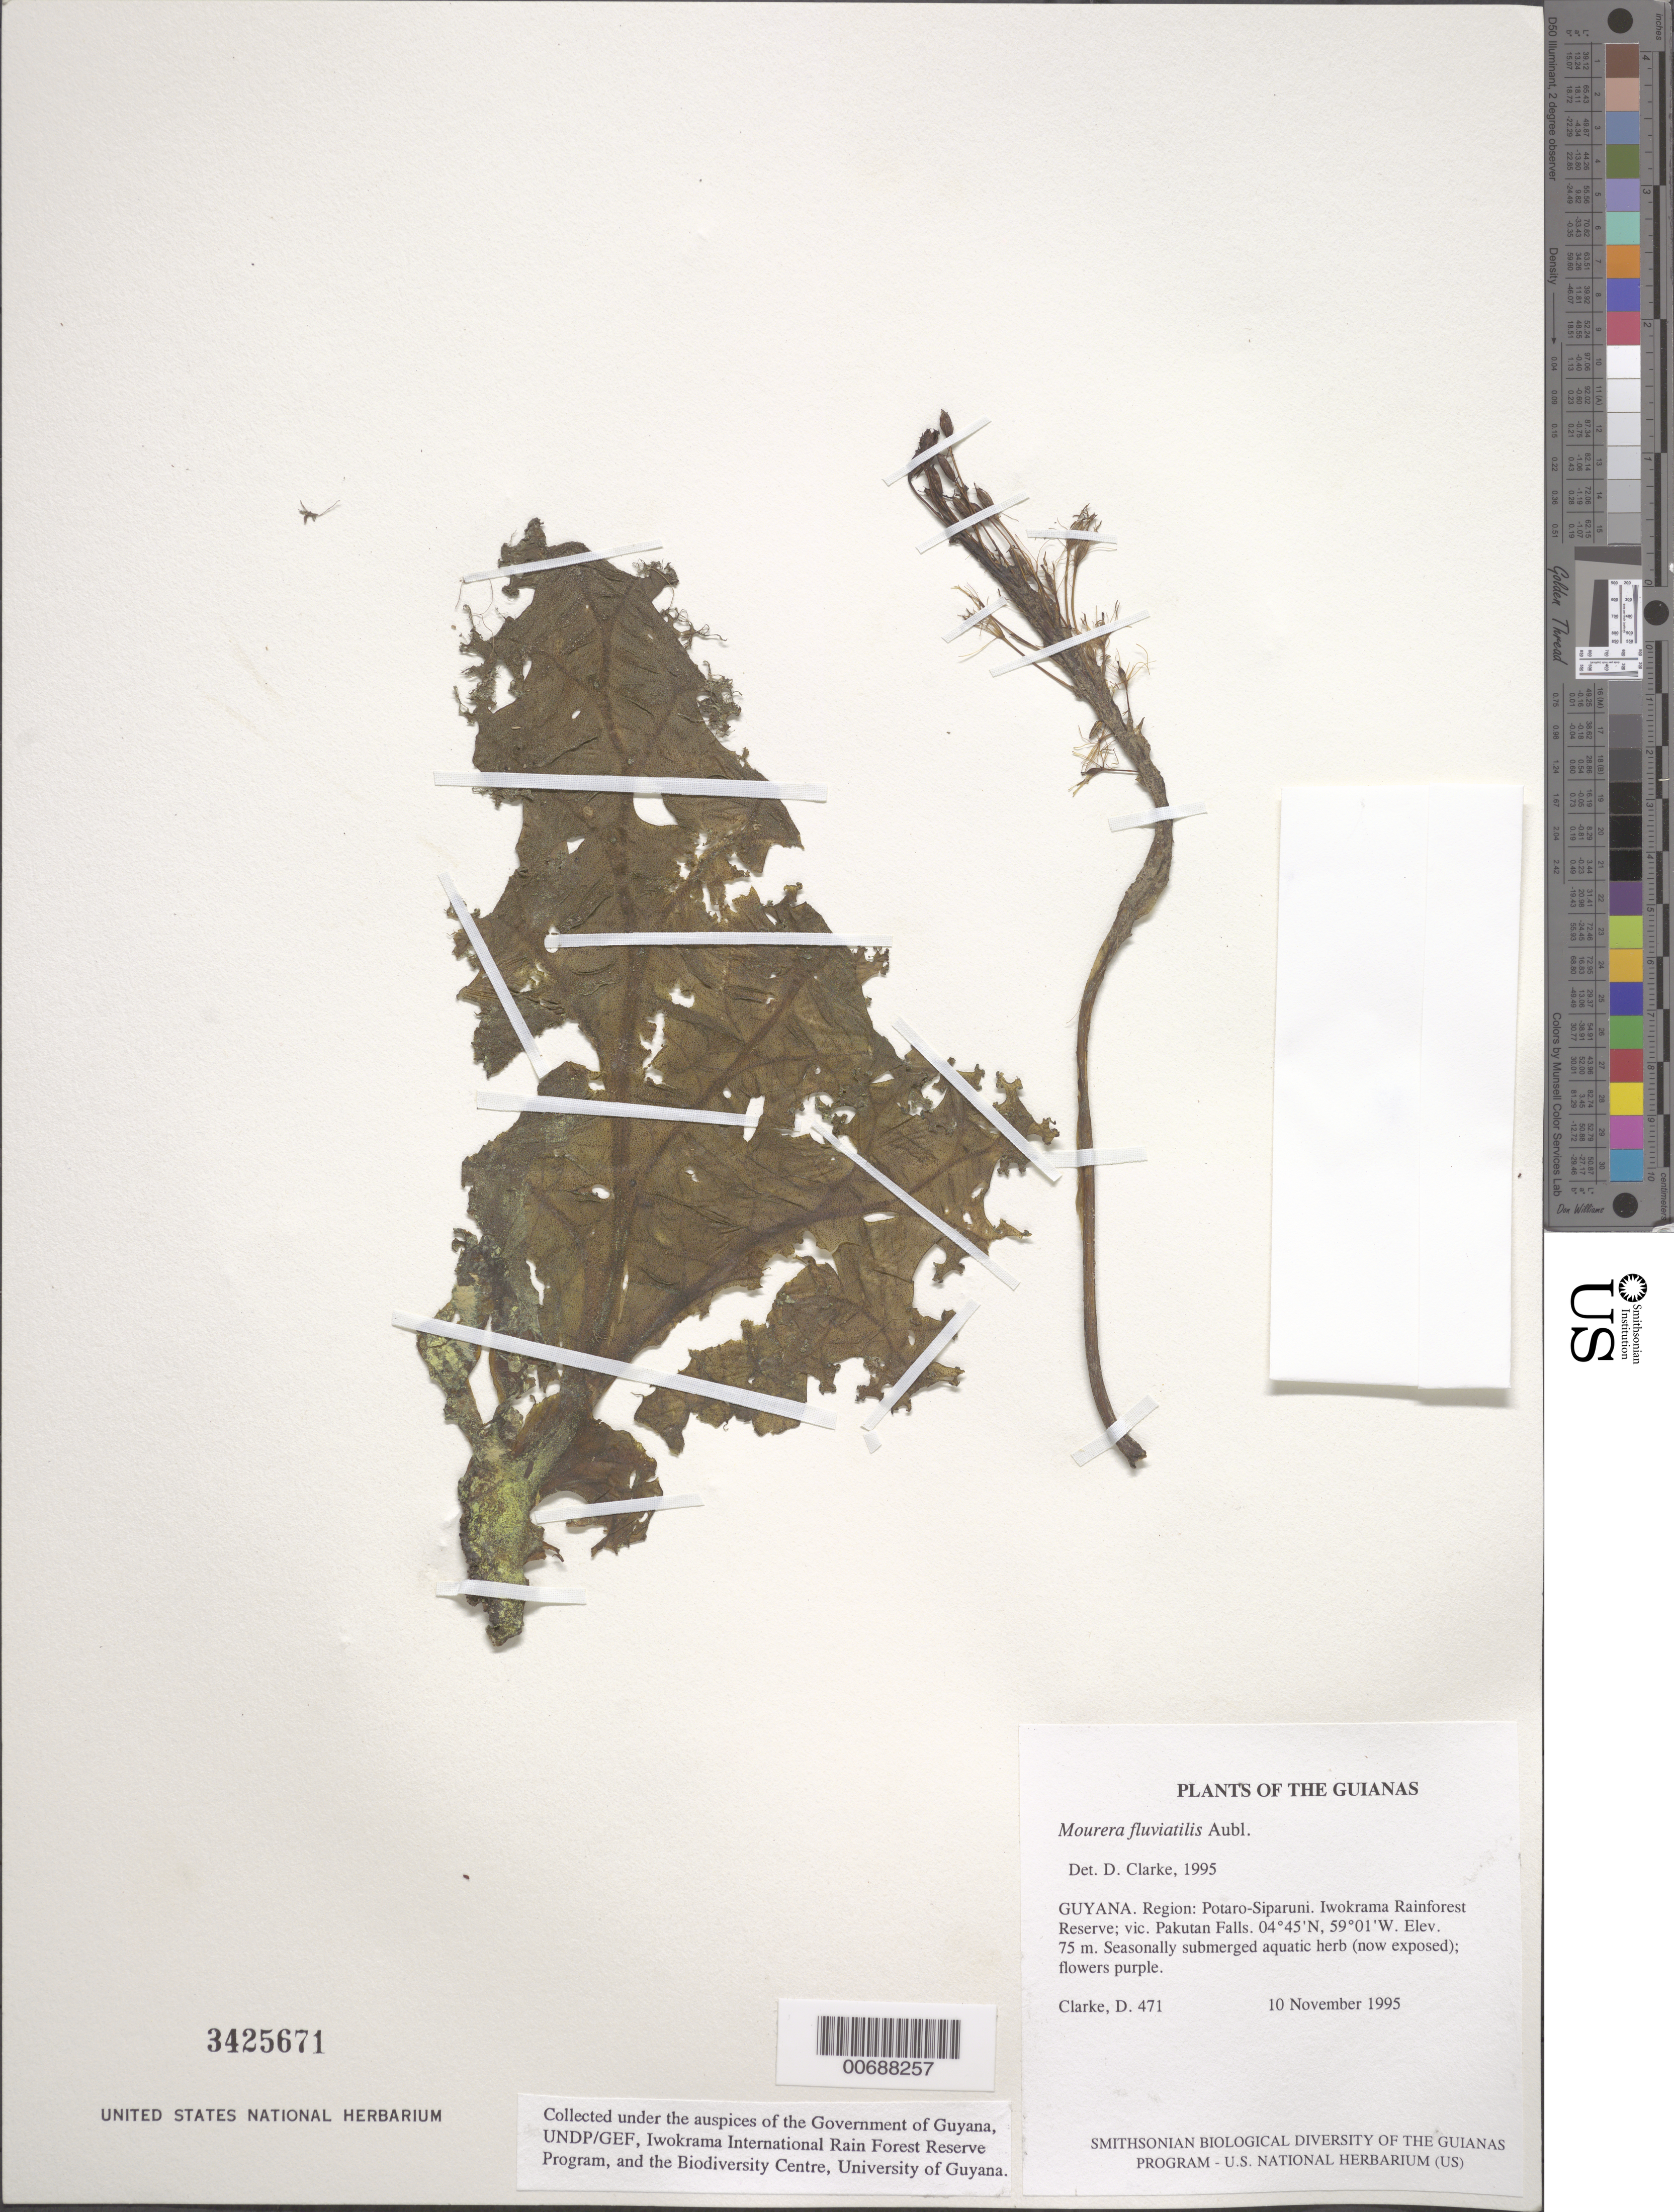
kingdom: Plantae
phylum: Tracheophyta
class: Magnoliopsida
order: Malpighiales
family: Podostemaceae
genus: Mourera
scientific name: Mourera fluviatilis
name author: Aubl.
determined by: Clarke, H. D., University of North Carolina (Asheville)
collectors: H. D. Clarke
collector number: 471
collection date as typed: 10 November 1995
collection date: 1995-11-10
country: Guyana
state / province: Potaro-Siparuni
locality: Iwokrama Rainforest Reserve; vic. Pakutau Falls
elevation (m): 75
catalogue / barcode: US 3425671